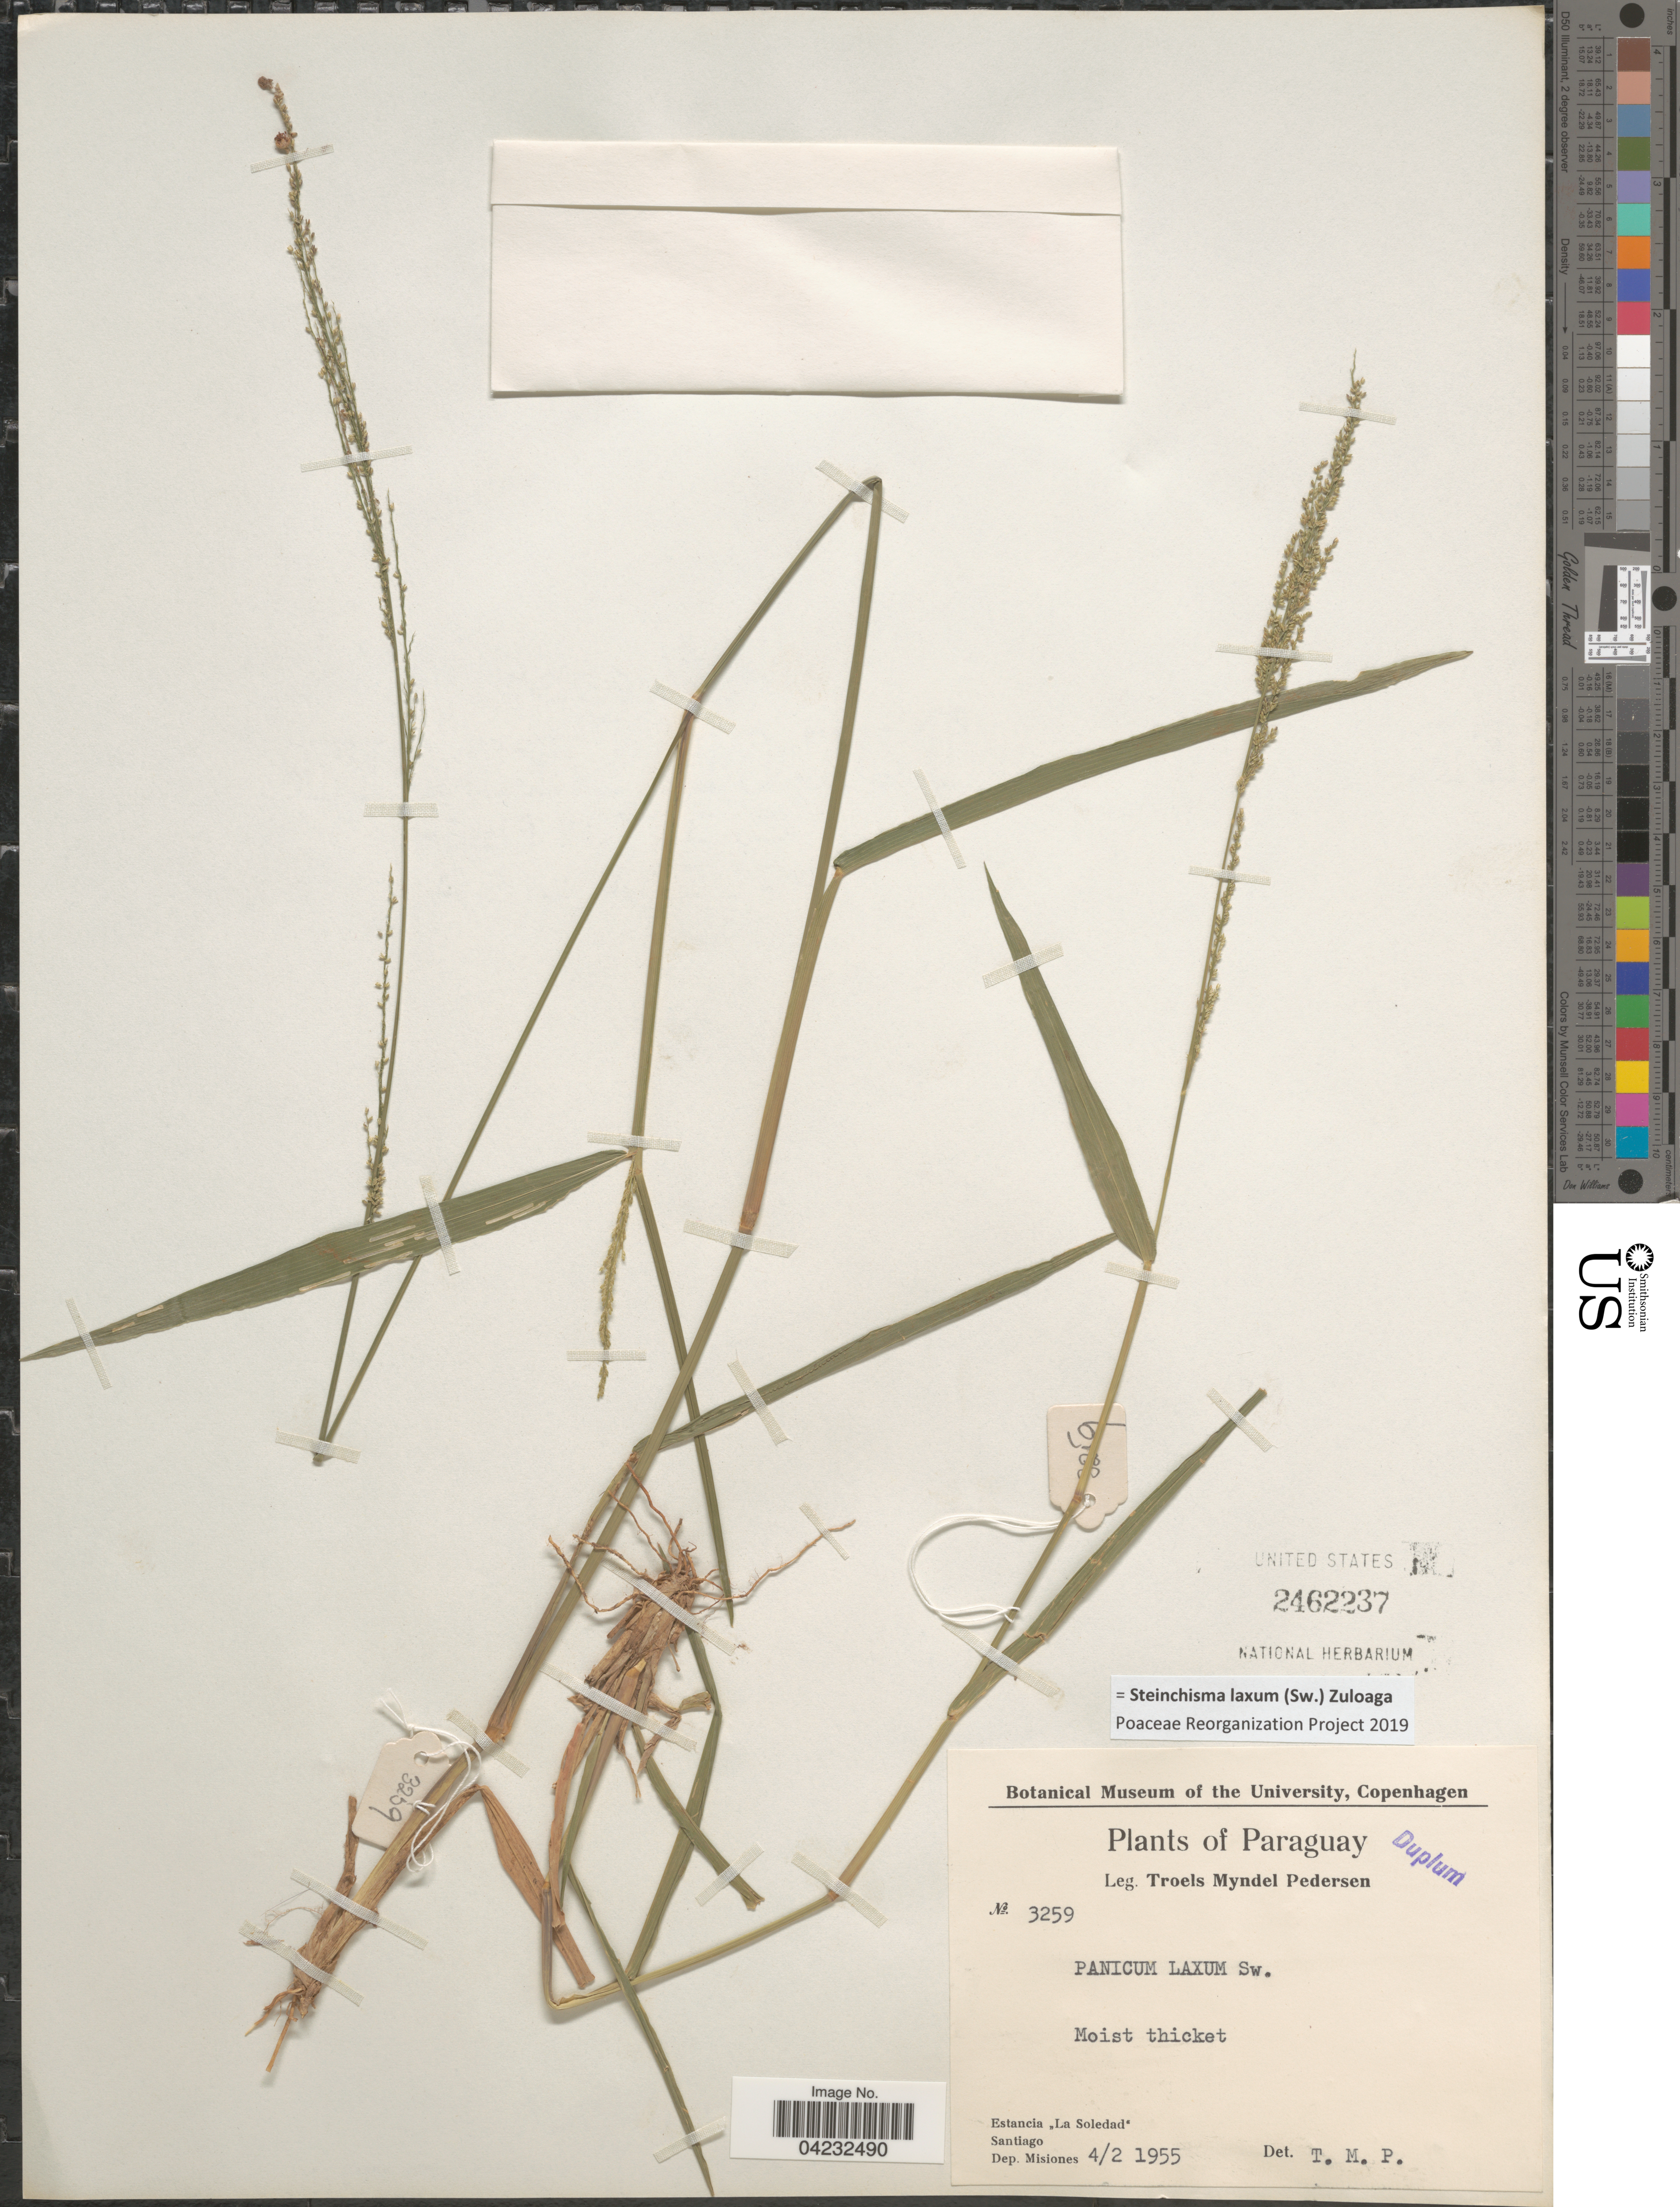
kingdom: Plantae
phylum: Tracheophyta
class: Liliopsida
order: Poales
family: Poaceae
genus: Steinchisma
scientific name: Steinchisma laxum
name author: (Sw.) Zuloaga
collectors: T. Pederson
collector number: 3259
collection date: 1955-02-04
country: Argentina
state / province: Misiones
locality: Moist thicket. Estancia "La Soledad". Santiago. Dep. Misiones.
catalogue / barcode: US 2462237